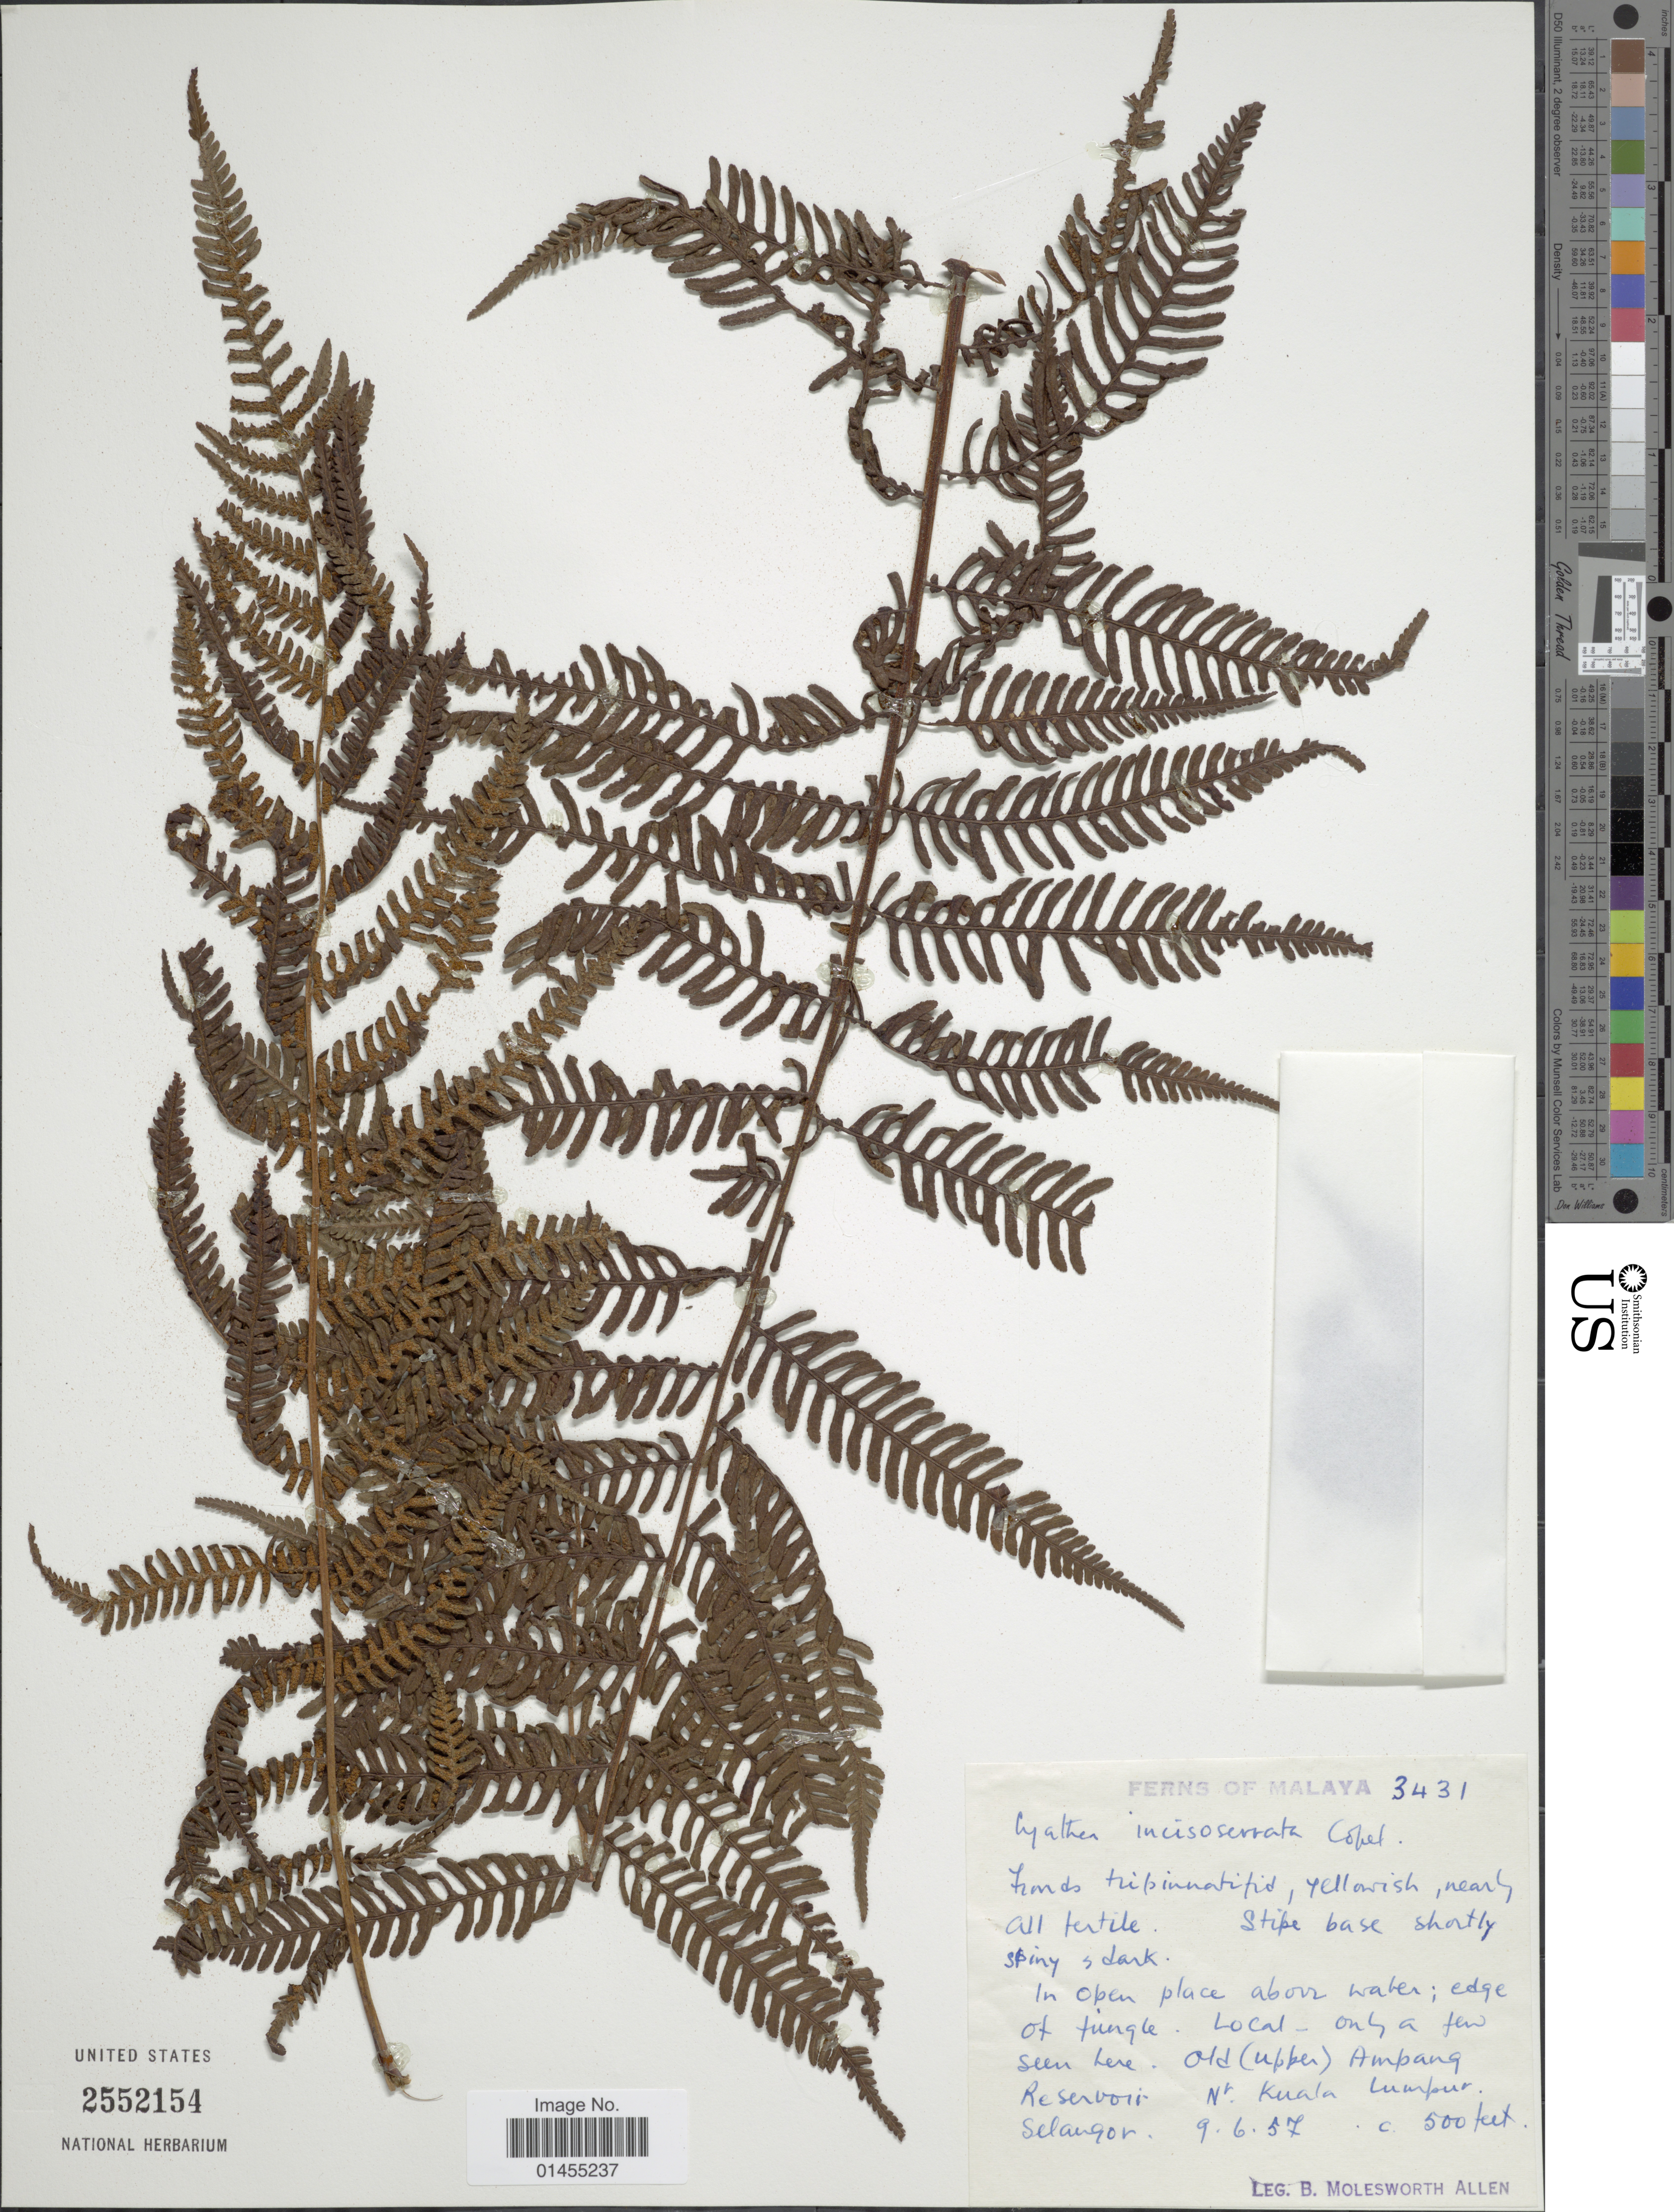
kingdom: Plantae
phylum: Tracheophyta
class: Polypodiopsida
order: Cyatheales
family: Cyatheaceae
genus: Alsophila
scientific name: Alsophila inciso-serrata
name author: (Copel.) C. Chr.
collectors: B. E. G. Molesworth-Allen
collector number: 3431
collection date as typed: Transcribed d/m/y: 9/6/57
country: Malaysia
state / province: Kuala Lumpur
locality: Malaya, Old (upper) Ambang Reservoir. Selangor.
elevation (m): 152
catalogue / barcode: US 2552154